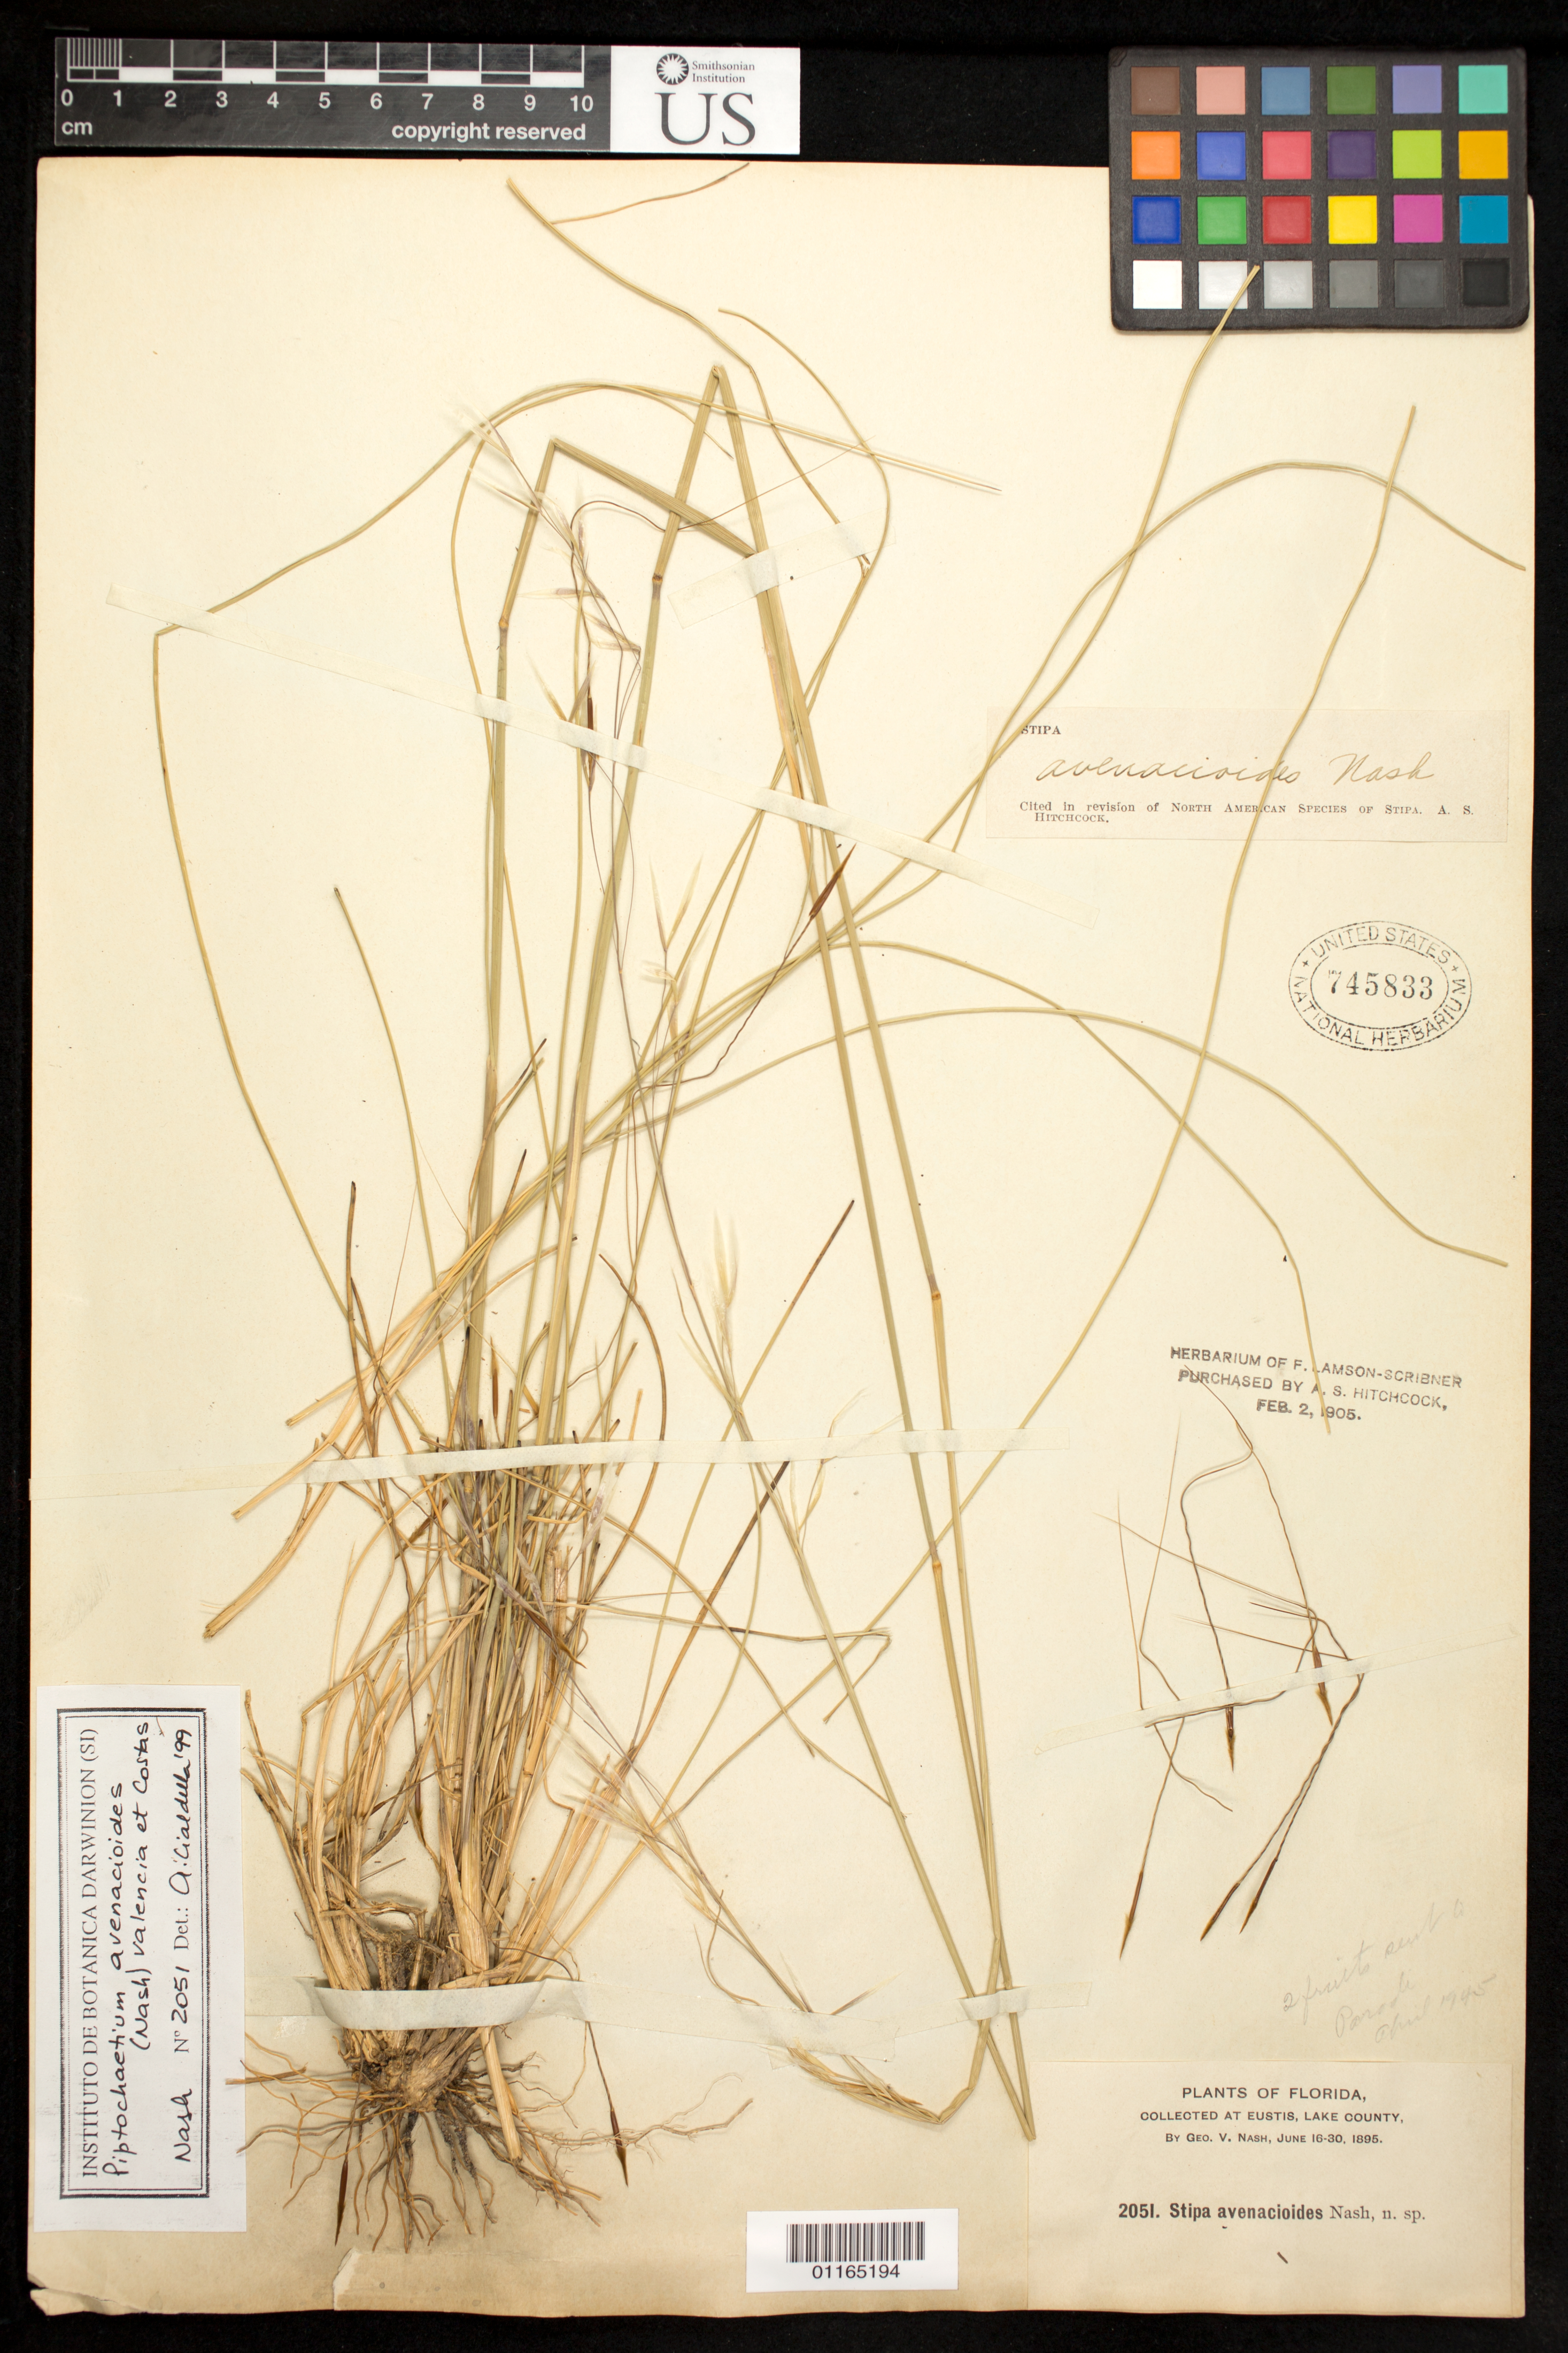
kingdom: Plantae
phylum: Tracheophyta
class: Liliopsida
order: Poales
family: Poaceae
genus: Stipa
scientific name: Stipa avenacioides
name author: Nash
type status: Isotype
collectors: G. V. Nash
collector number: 2051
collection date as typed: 16 Jun 1895 to 30 Jun 1895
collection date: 1895-06-16/1895-06-30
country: United States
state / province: Florida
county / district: Lake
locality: Eustis, Lake County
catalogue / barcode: US 745833